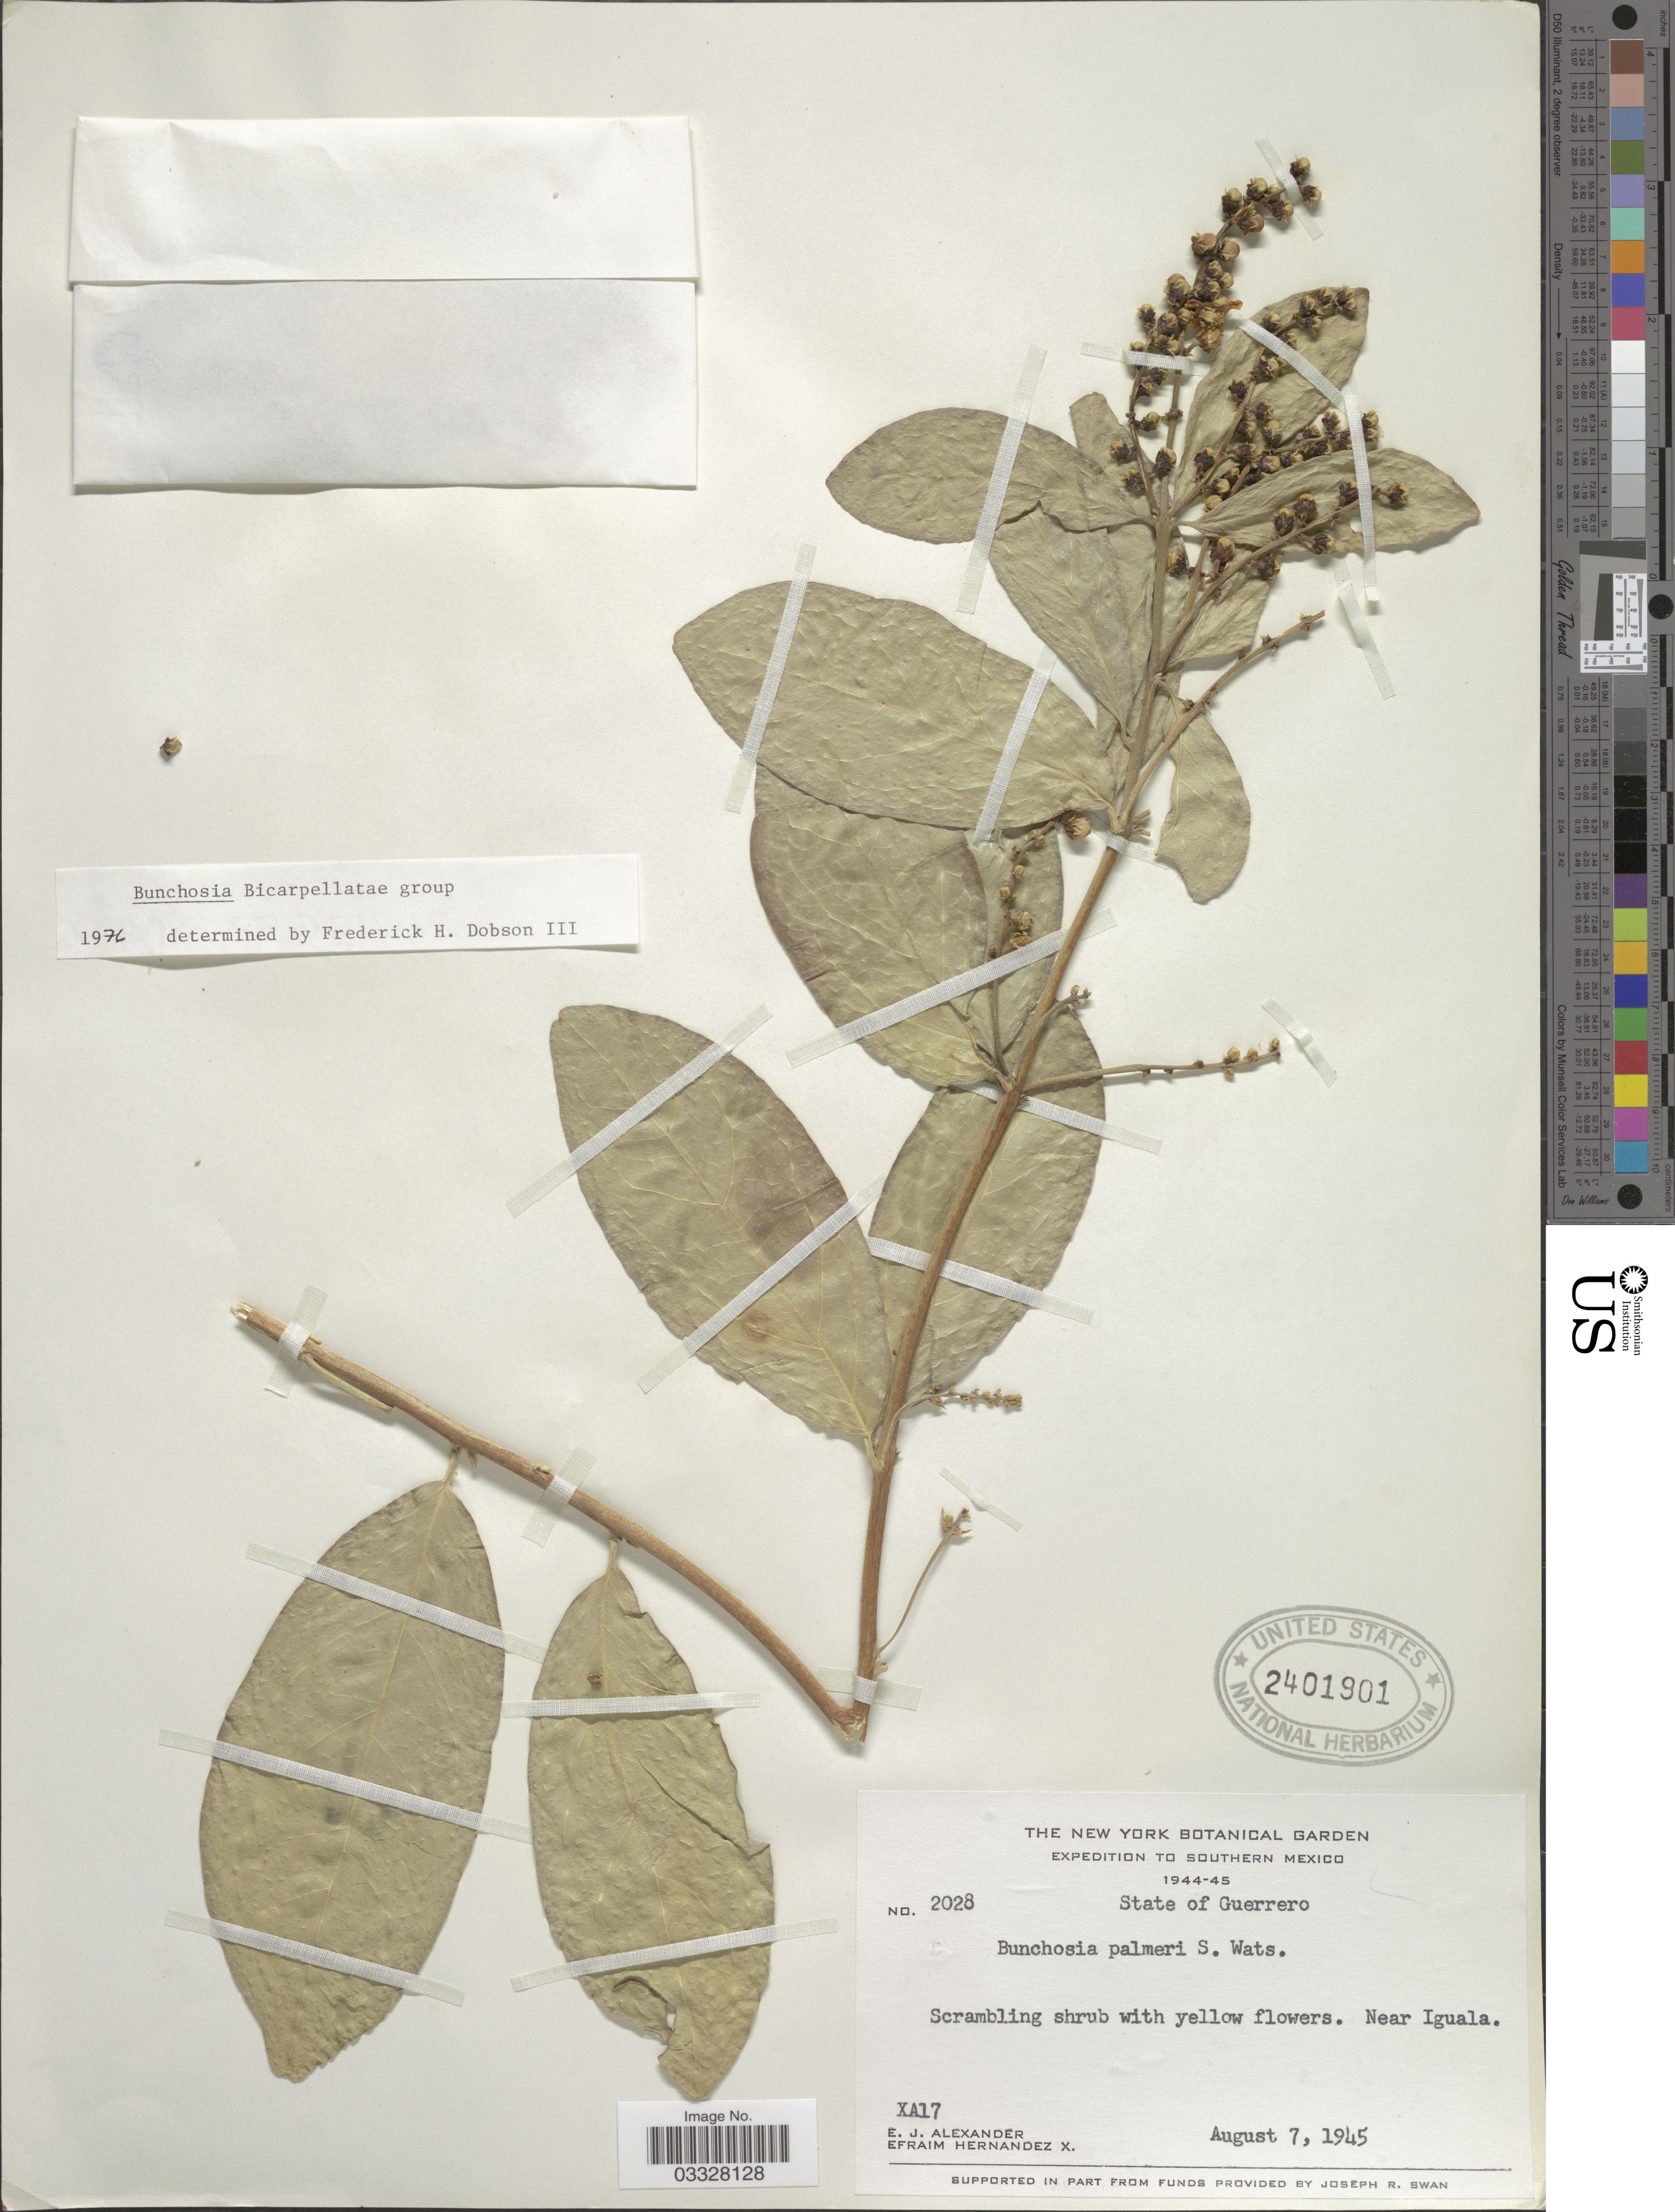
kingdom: Plantae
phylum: Tracheophyta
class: Magnoliopsida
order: Malpighiales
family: Malpighiaceae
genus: Bunchosia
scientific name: Bunchosia palmeri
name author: S. Watson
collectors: E. J. Alexander & E. Hernandez X.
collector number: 2028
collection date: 1945-08-07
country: Mexico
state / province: Guerrero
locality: Southern Mexico. Near Iguala.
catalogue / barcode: US 2401901